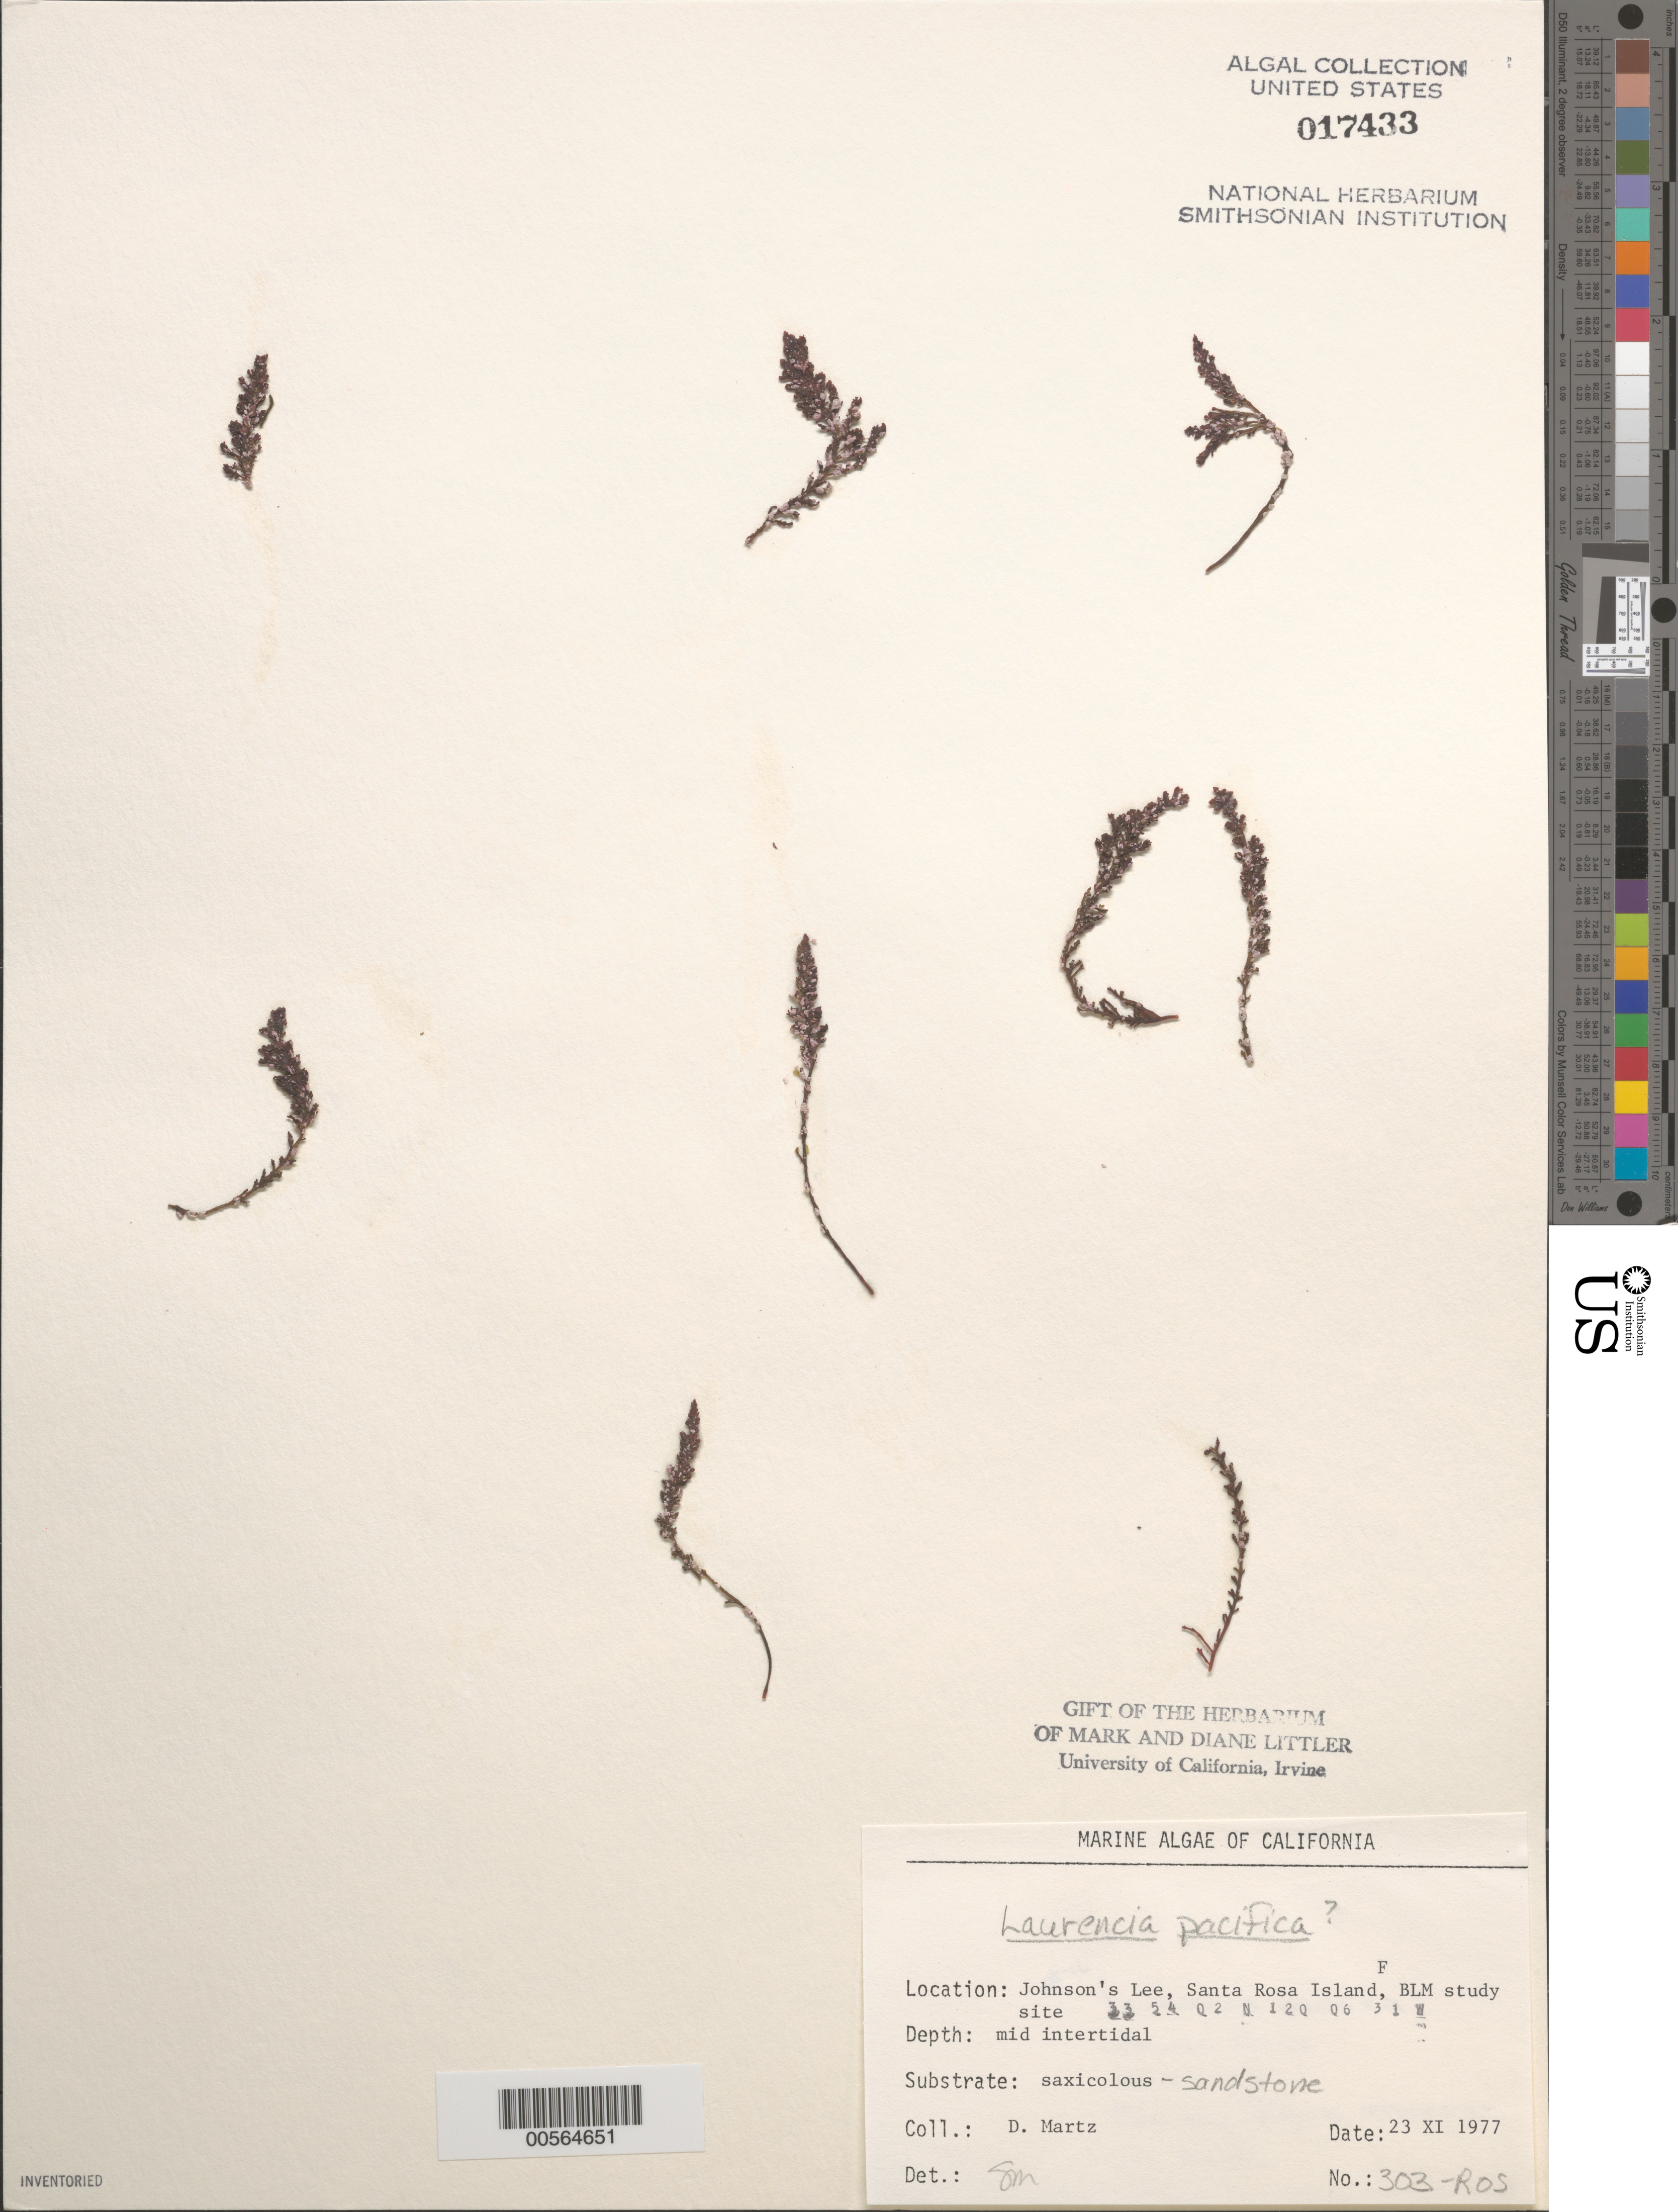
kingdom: Plantae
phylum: Rhodophyta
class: Florideophyceae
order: Ceramiales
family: Rhodomelaceae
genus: Laurencia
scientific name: Laurencia pacifica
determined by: Murray, S. N.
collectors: D. Martz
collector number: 303-ros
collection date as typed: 23 Nov 1977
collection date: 1977-11-23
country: United States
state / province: California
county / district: Santa Barbara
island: Santa Rosa Island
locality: Johnson's Lee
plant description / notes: BLM-SOCALBIGHT Rocky Intertidal Survey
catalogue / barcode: US 17433